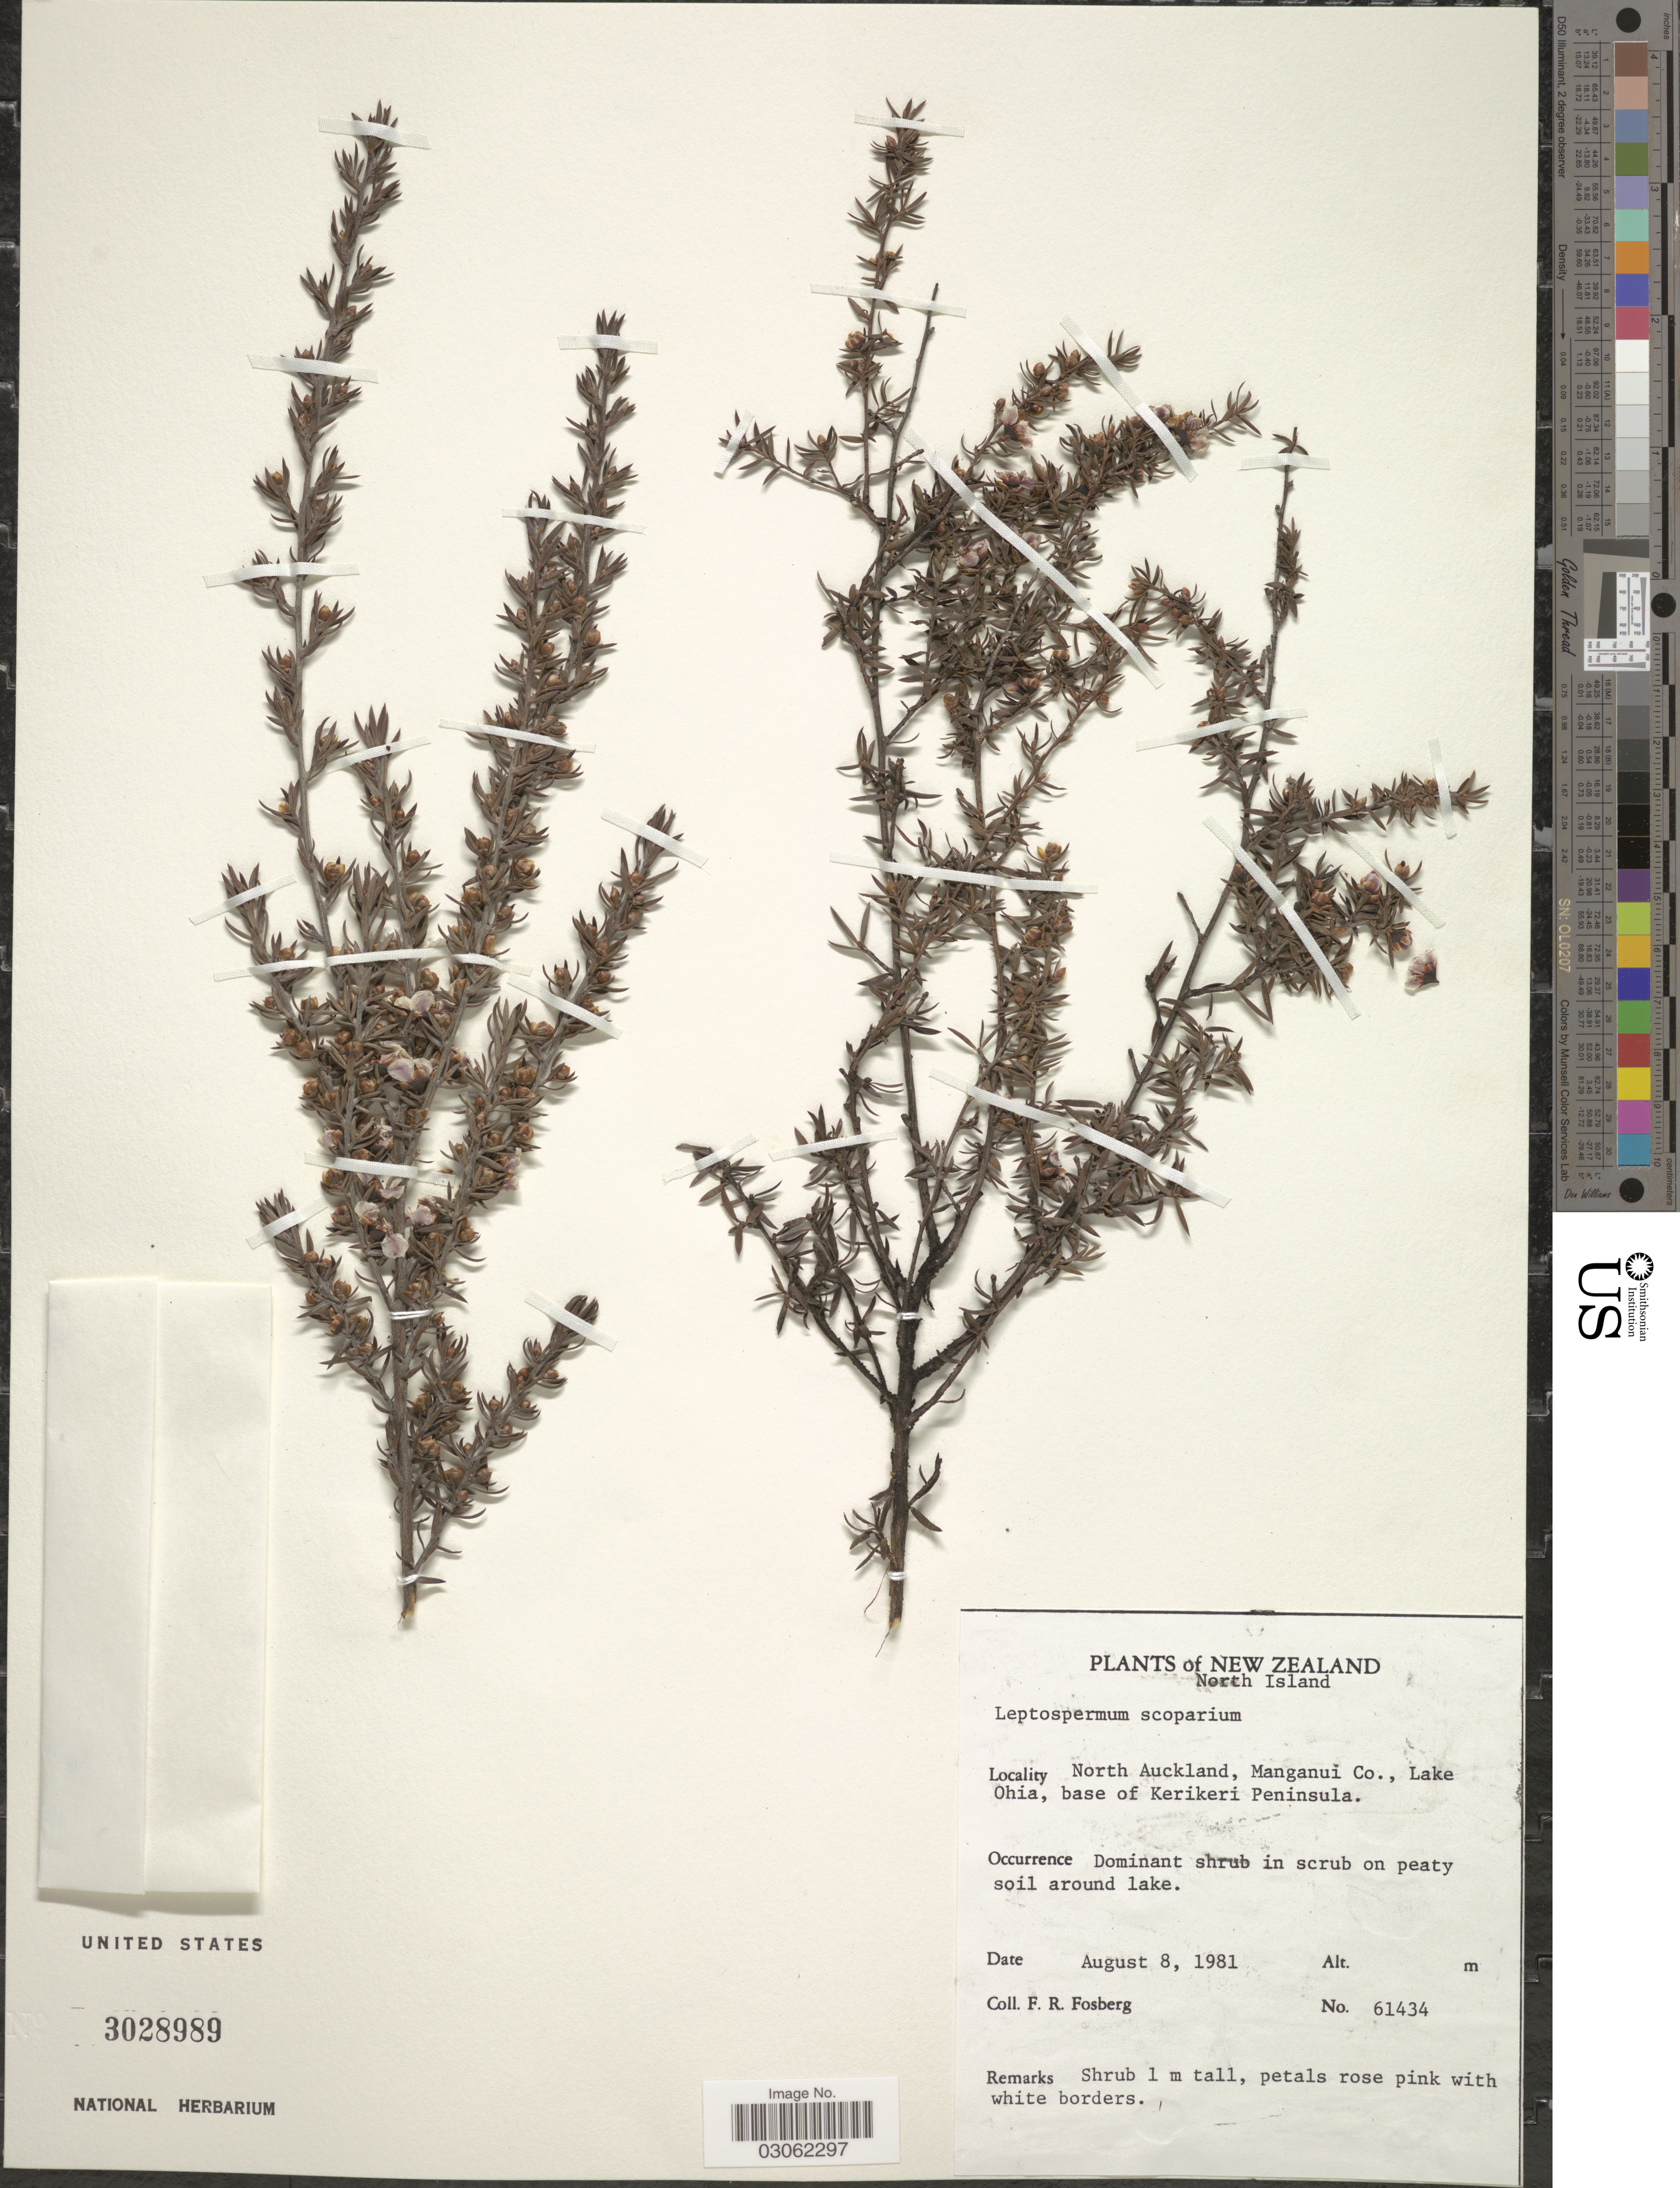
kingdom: Plantae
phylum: Tracheophyta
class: Magnoliopsida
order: Myrtales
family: Myrtaceae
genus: Leptospermum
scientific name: Leptospermum scoparium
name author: J.R. Forst. & G. Forst.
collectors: F. R. Fosberg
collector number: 61434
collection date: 1981-08-08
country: New Zealand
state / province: Auckland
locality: North Island. North Auckland, Manganui Co., Lake Ohia, base of Kerikeri Peninsula.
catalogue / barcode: US 3028989